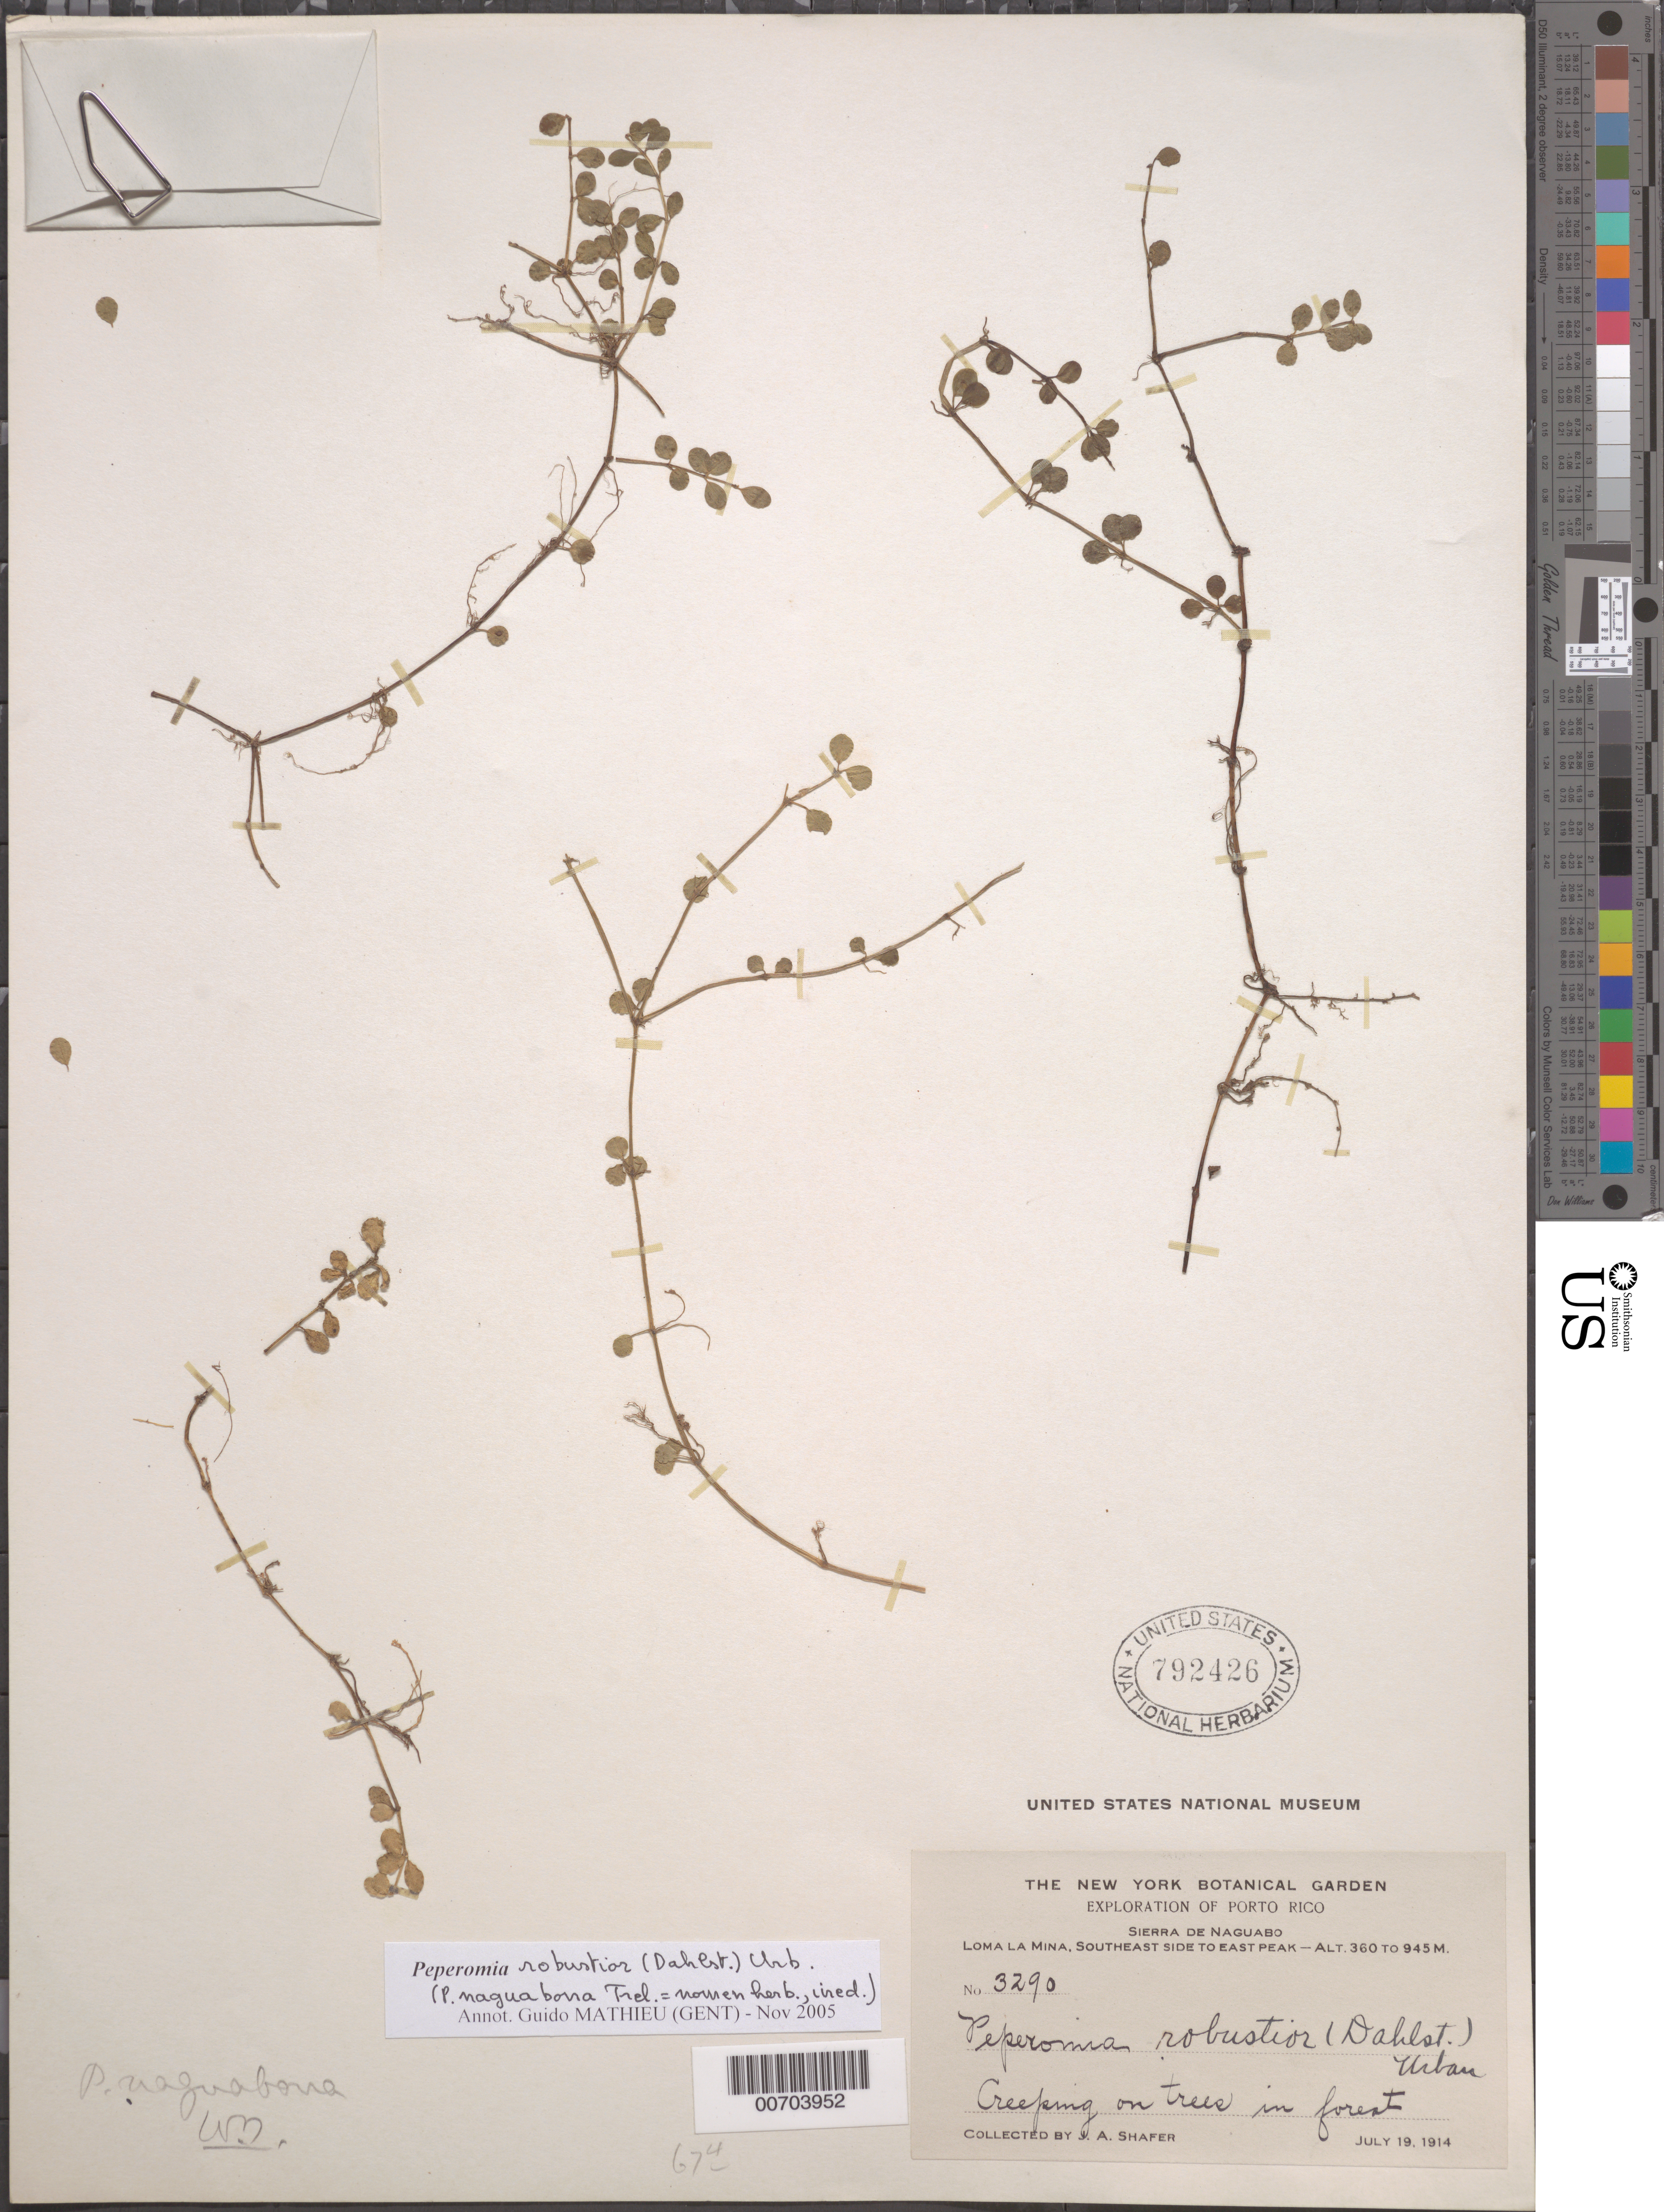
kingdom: Plantae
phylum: Tracheophyta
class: Magnoliopsida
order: Piperales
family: Piperaceae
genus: Peperomia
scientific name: Peperomia robustior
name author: Urb.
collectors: J. A. Shafer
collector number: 3290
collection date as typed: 19 Jul 1914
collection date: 1914-07-19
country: Puerto Rico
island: Greater Antilles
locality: Sierra de Naguabo; Loma la Mina, SE sid to E peak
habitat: On trees in forest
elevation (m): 360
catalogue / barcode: US 792426